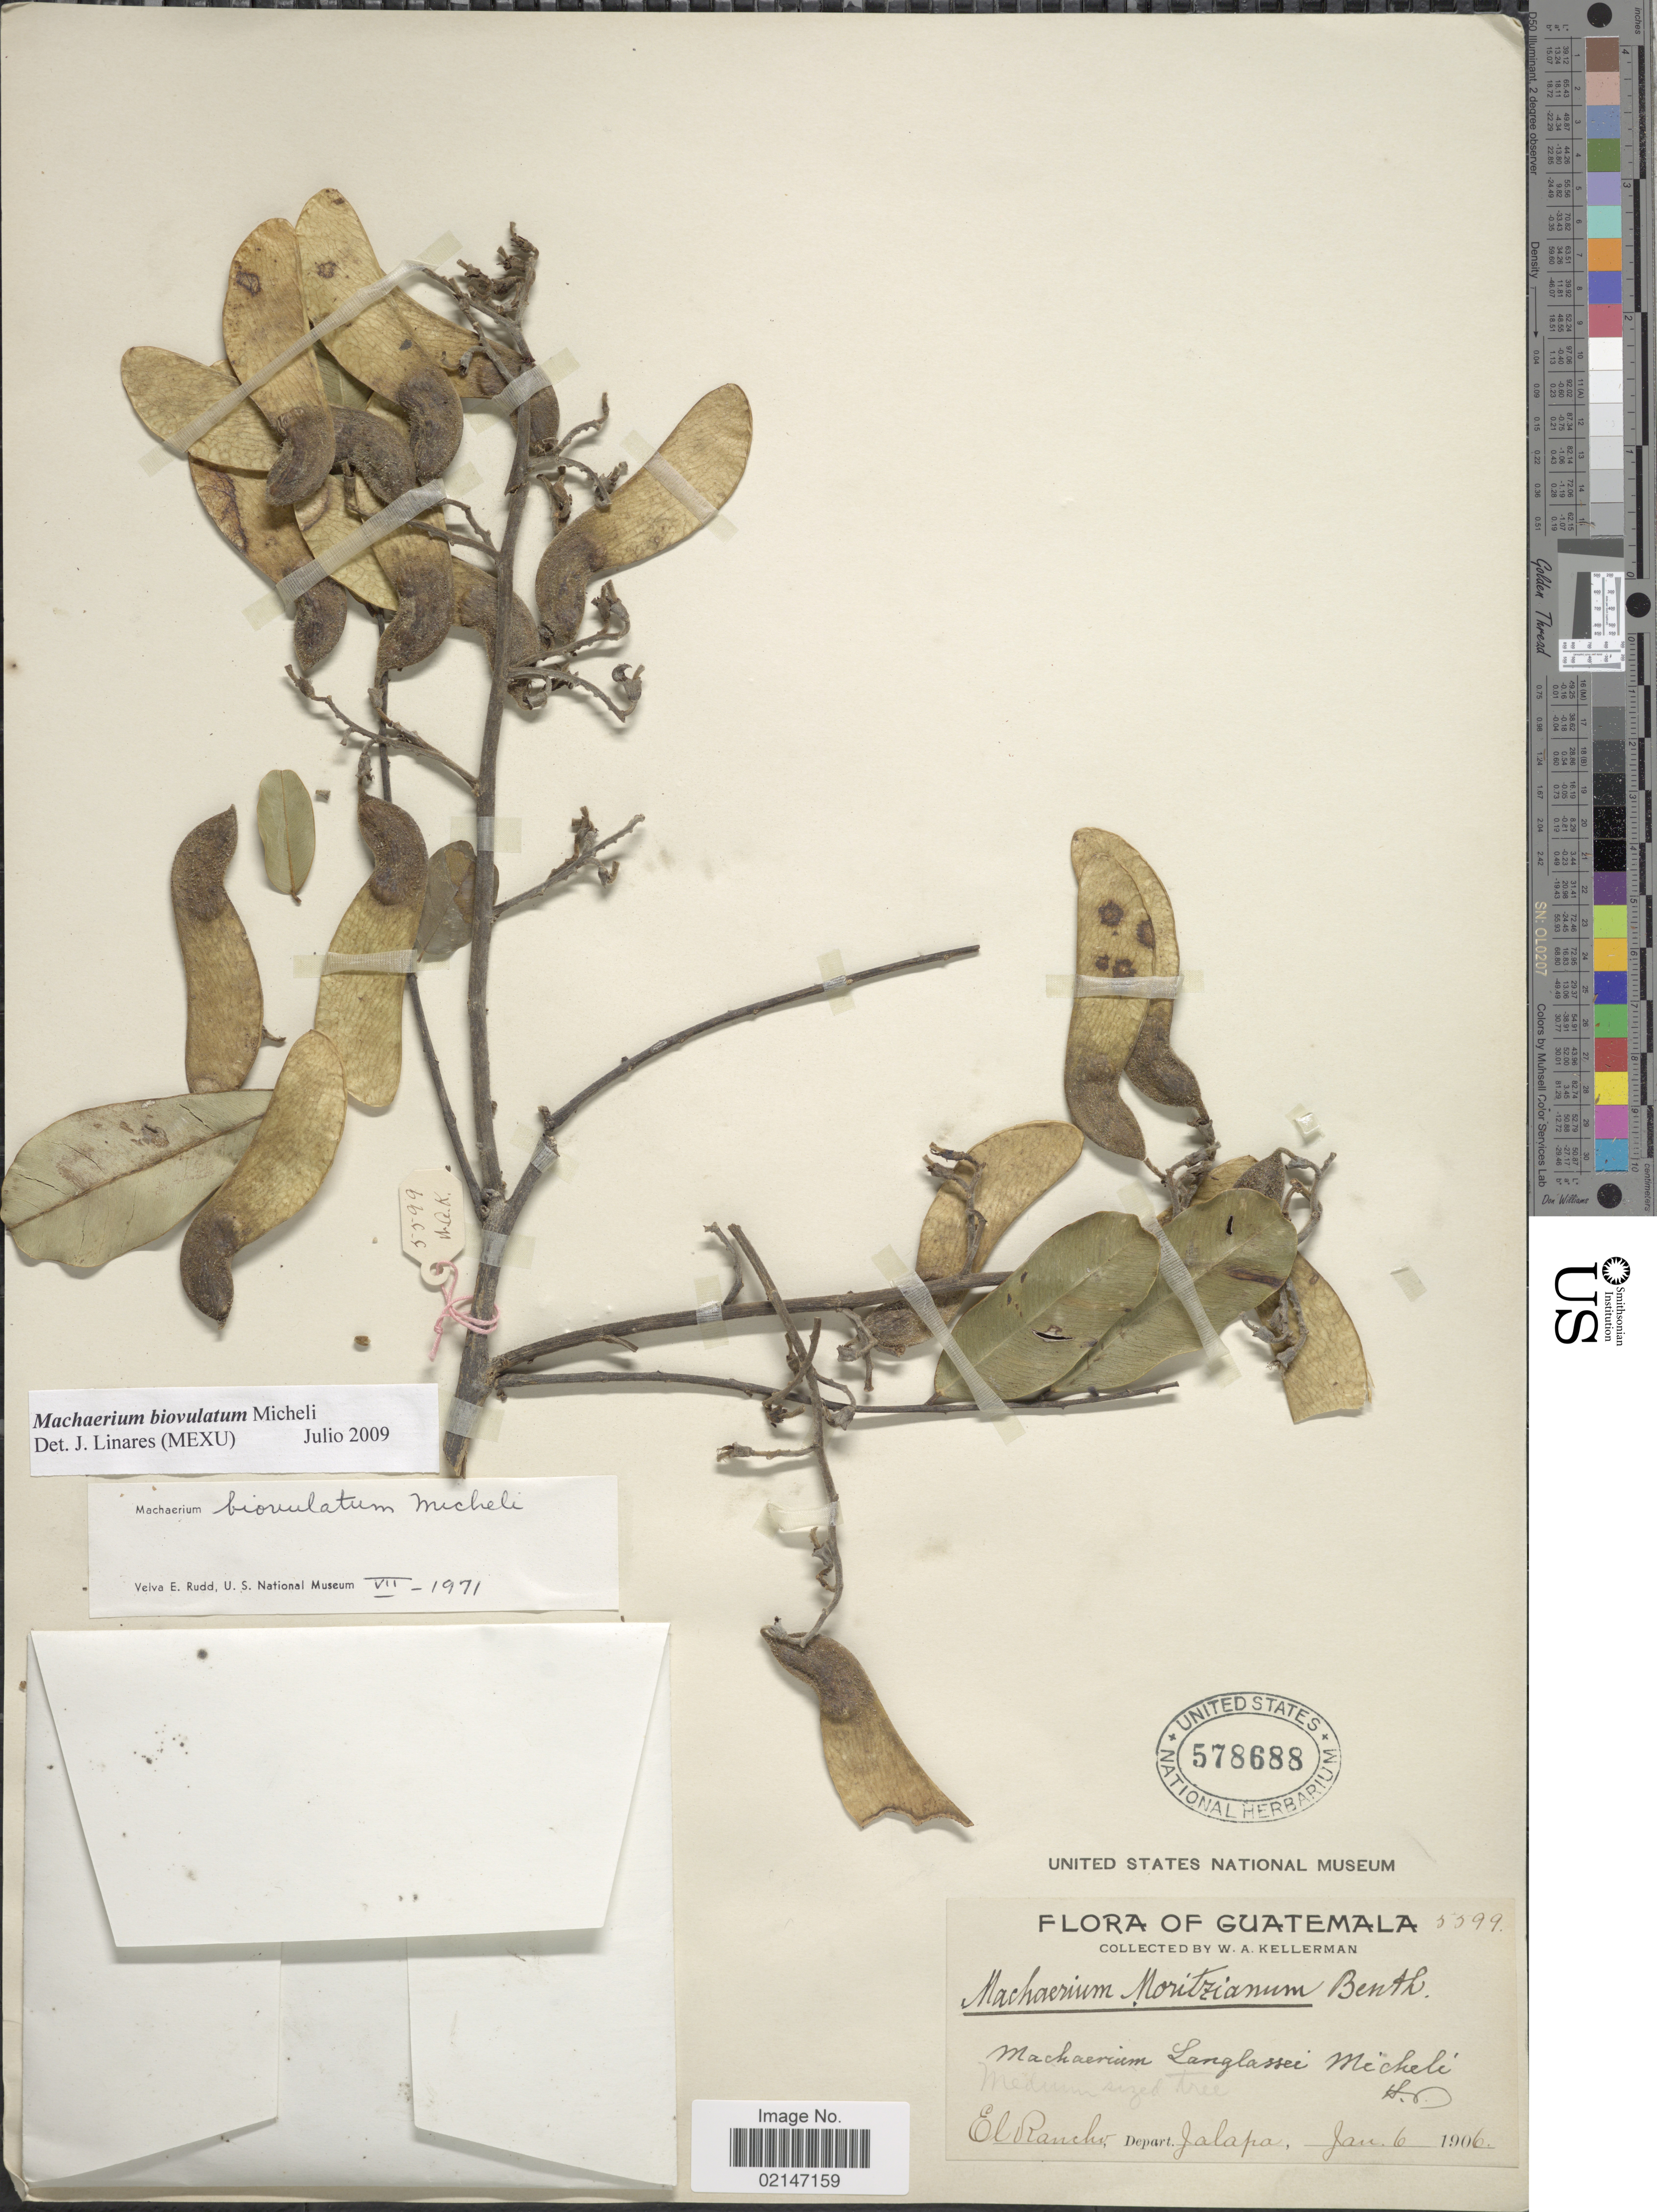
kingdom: Plantae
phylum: Tracheophyta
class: Magnoliopsida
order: Fabales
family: Fabaceae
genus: Machaerium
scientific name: Machaerium biovulatum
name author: Micheli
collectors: W. Kellerman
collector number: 5599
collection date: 1906-01-06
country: Guatemala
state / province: Jalapa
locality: El Rancho, Depart. Jalapa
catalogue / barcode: US 578688